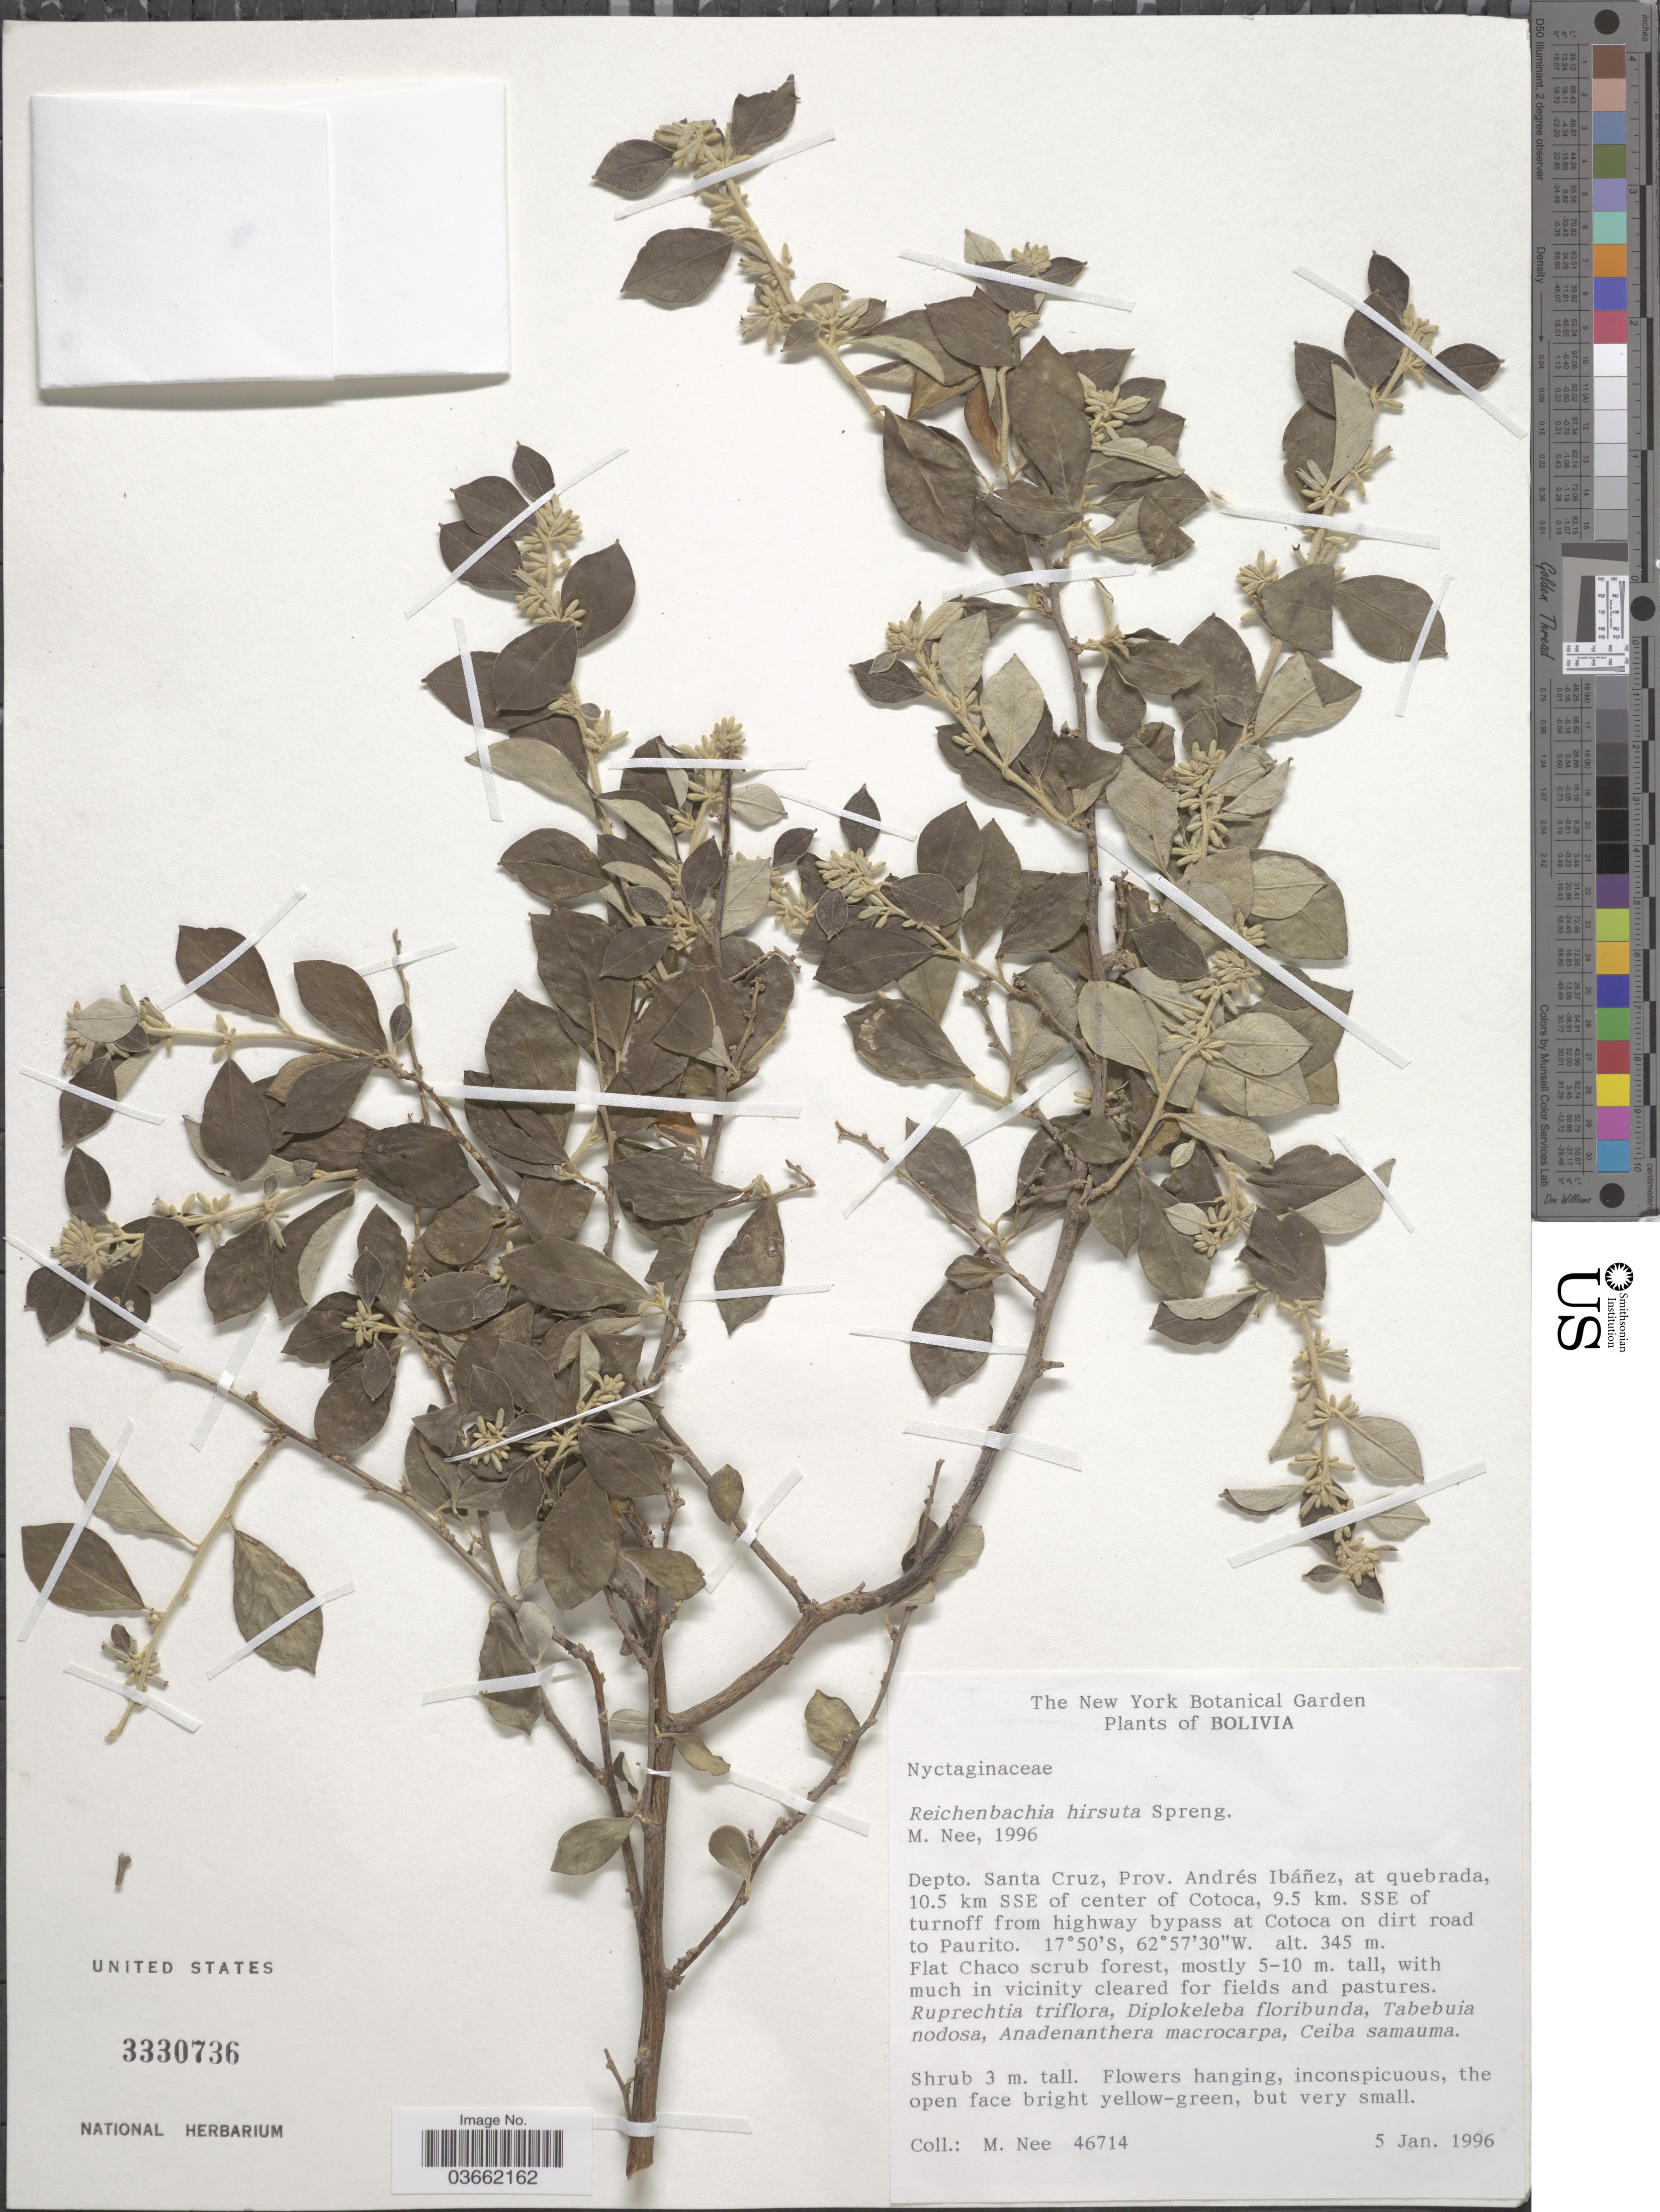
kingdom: Plantae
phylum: Tracheophyta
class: Magnoliopsida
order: Caryophyllales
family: Nyctaginaceae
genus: Reichenbachia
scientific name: Reichenbachia hirsuta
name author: Spreng.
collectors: M. Nee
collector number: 46714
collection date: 1996-01-05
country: Bolivia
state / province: Santa Cruz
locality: Depto. Santa Cruz, Prov. Andrés Ibáñez, at quebrada, 10.5 km SSE of center of Cotoca, 9.5 km. SSE of turnoff from highway bypass at Cotoca on dirt road to Paurito.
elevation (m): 345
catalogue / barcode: US 3330736